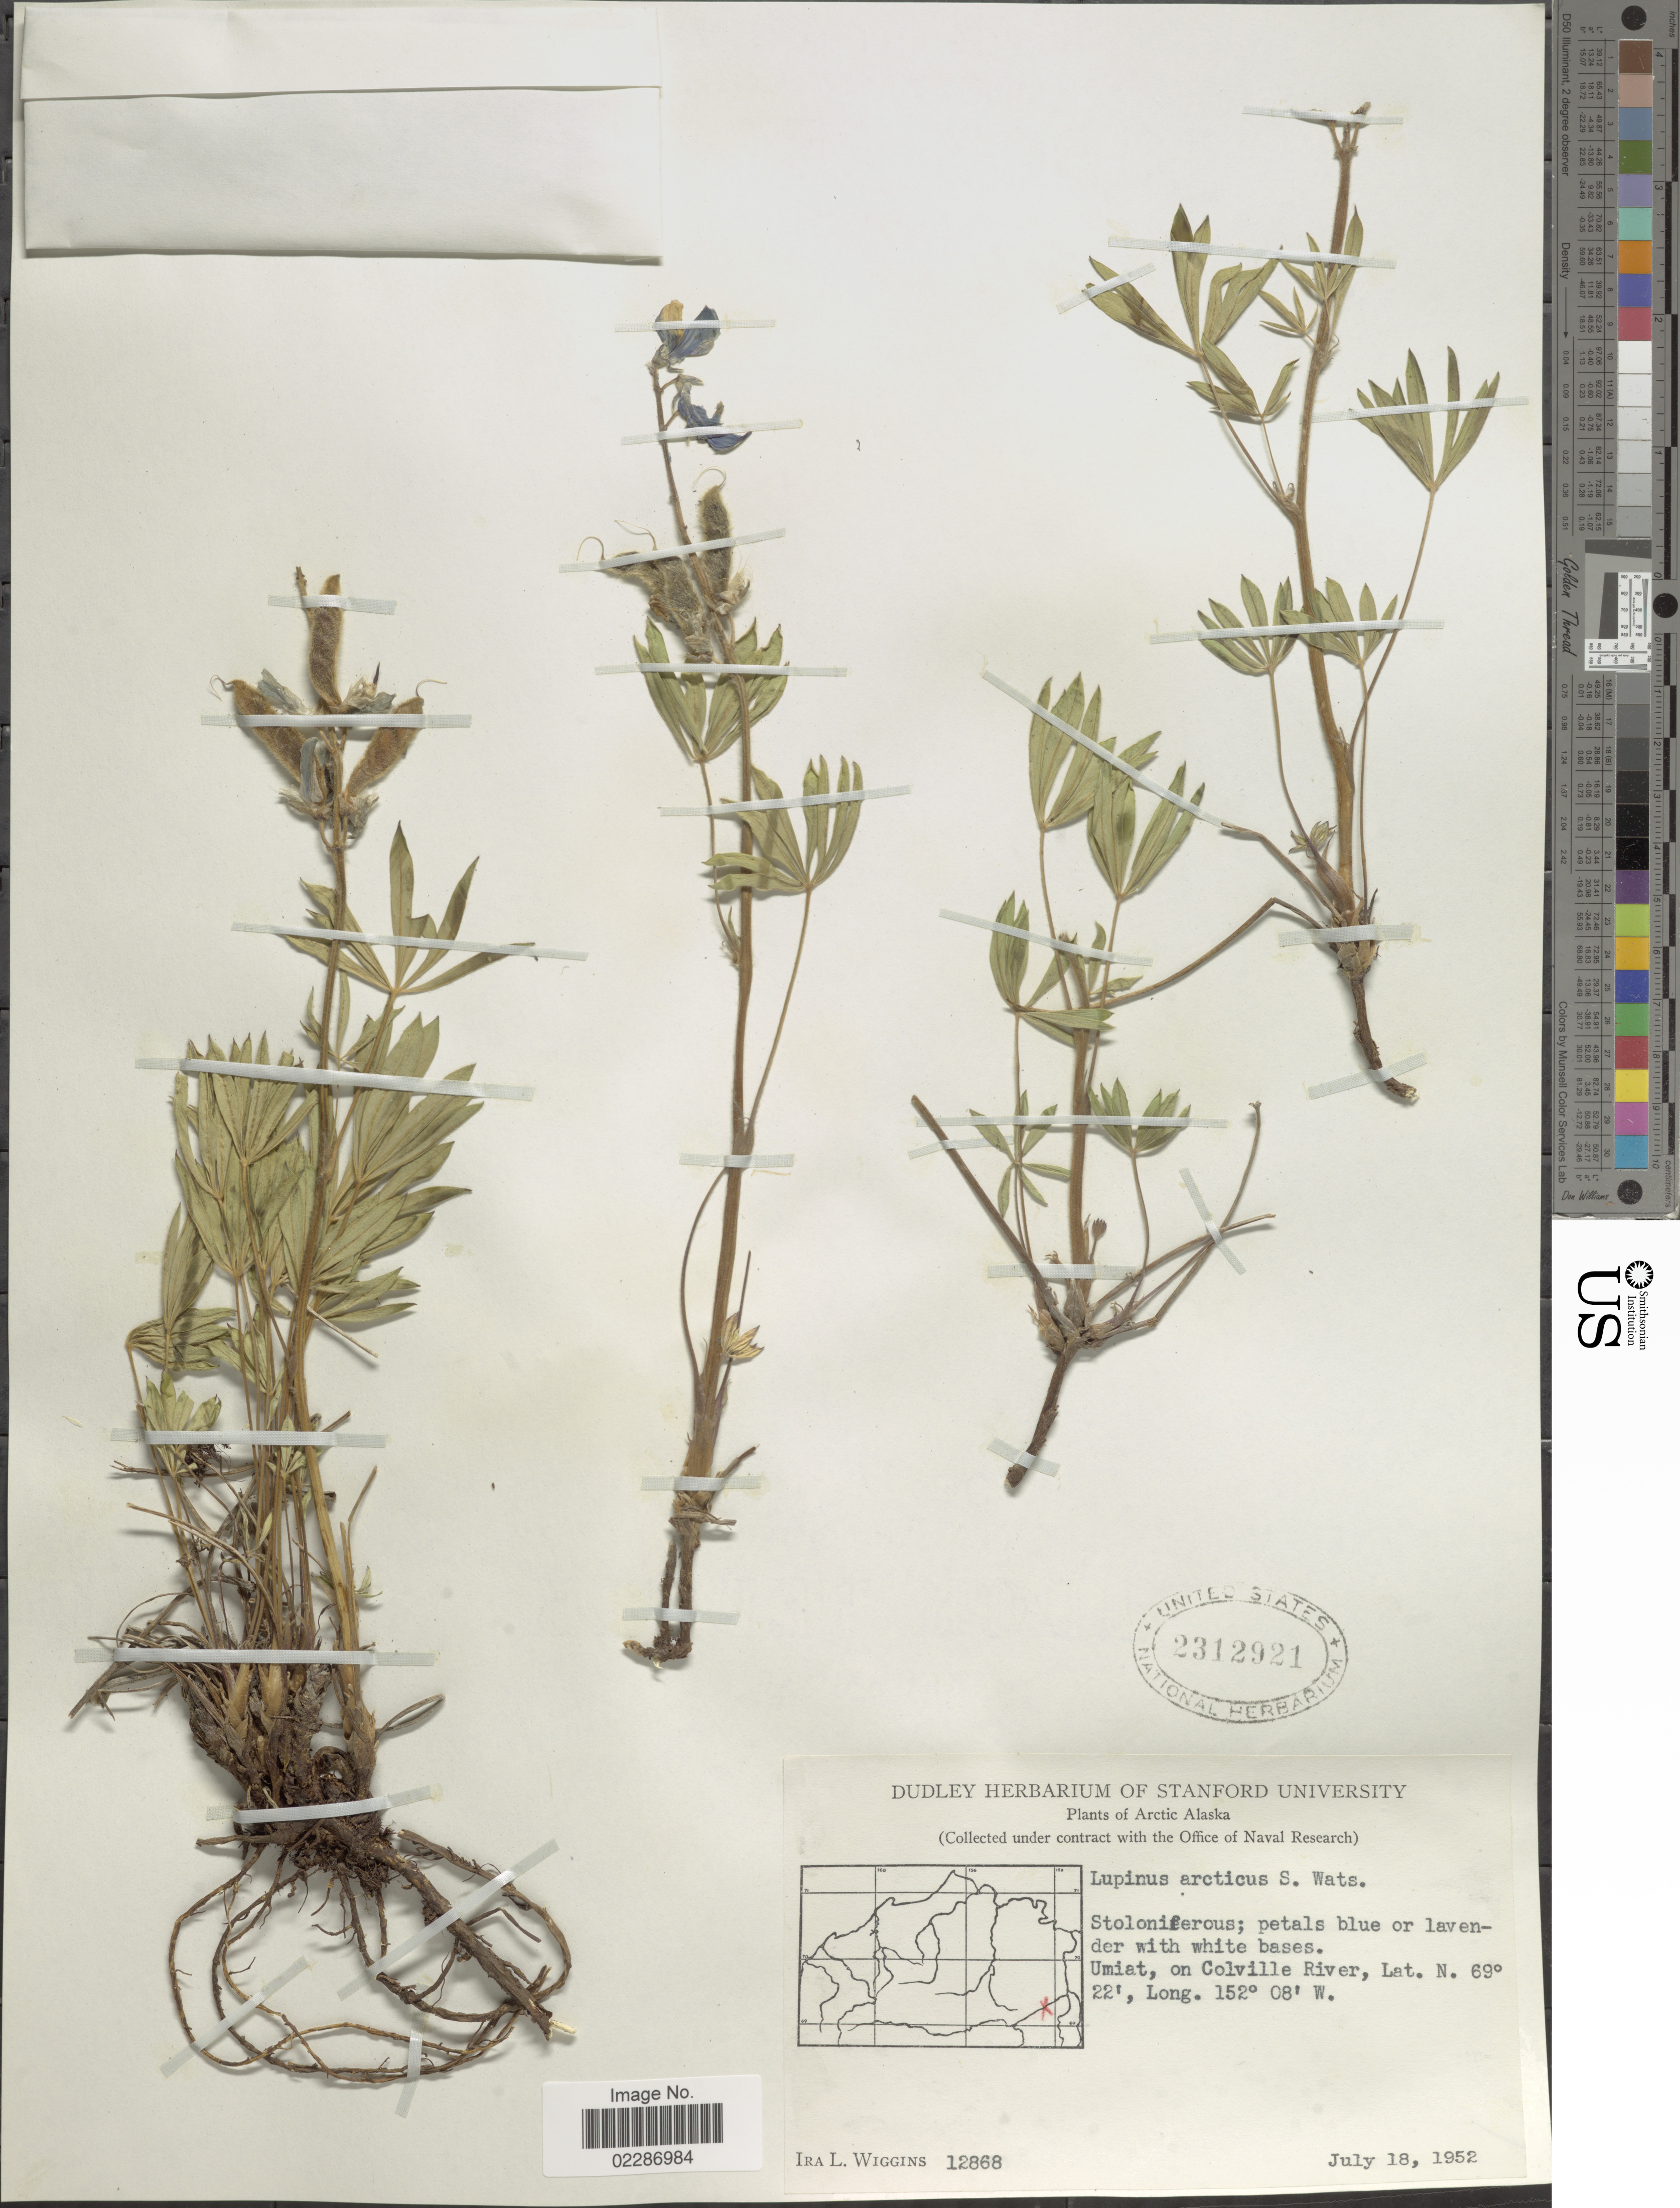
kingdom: Plantae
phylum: Tracheophyta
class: Magnoliopsida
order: Fabales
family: Fabaceae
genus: Lupinus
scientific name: Lupinus arcticus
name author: S. Watson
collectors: I. L. Wiggins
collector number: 12868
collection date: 1952-07-18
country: United States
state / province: Alaska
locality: Arctic Alaska, Umiat, on Colville River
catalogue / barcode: US 2312921